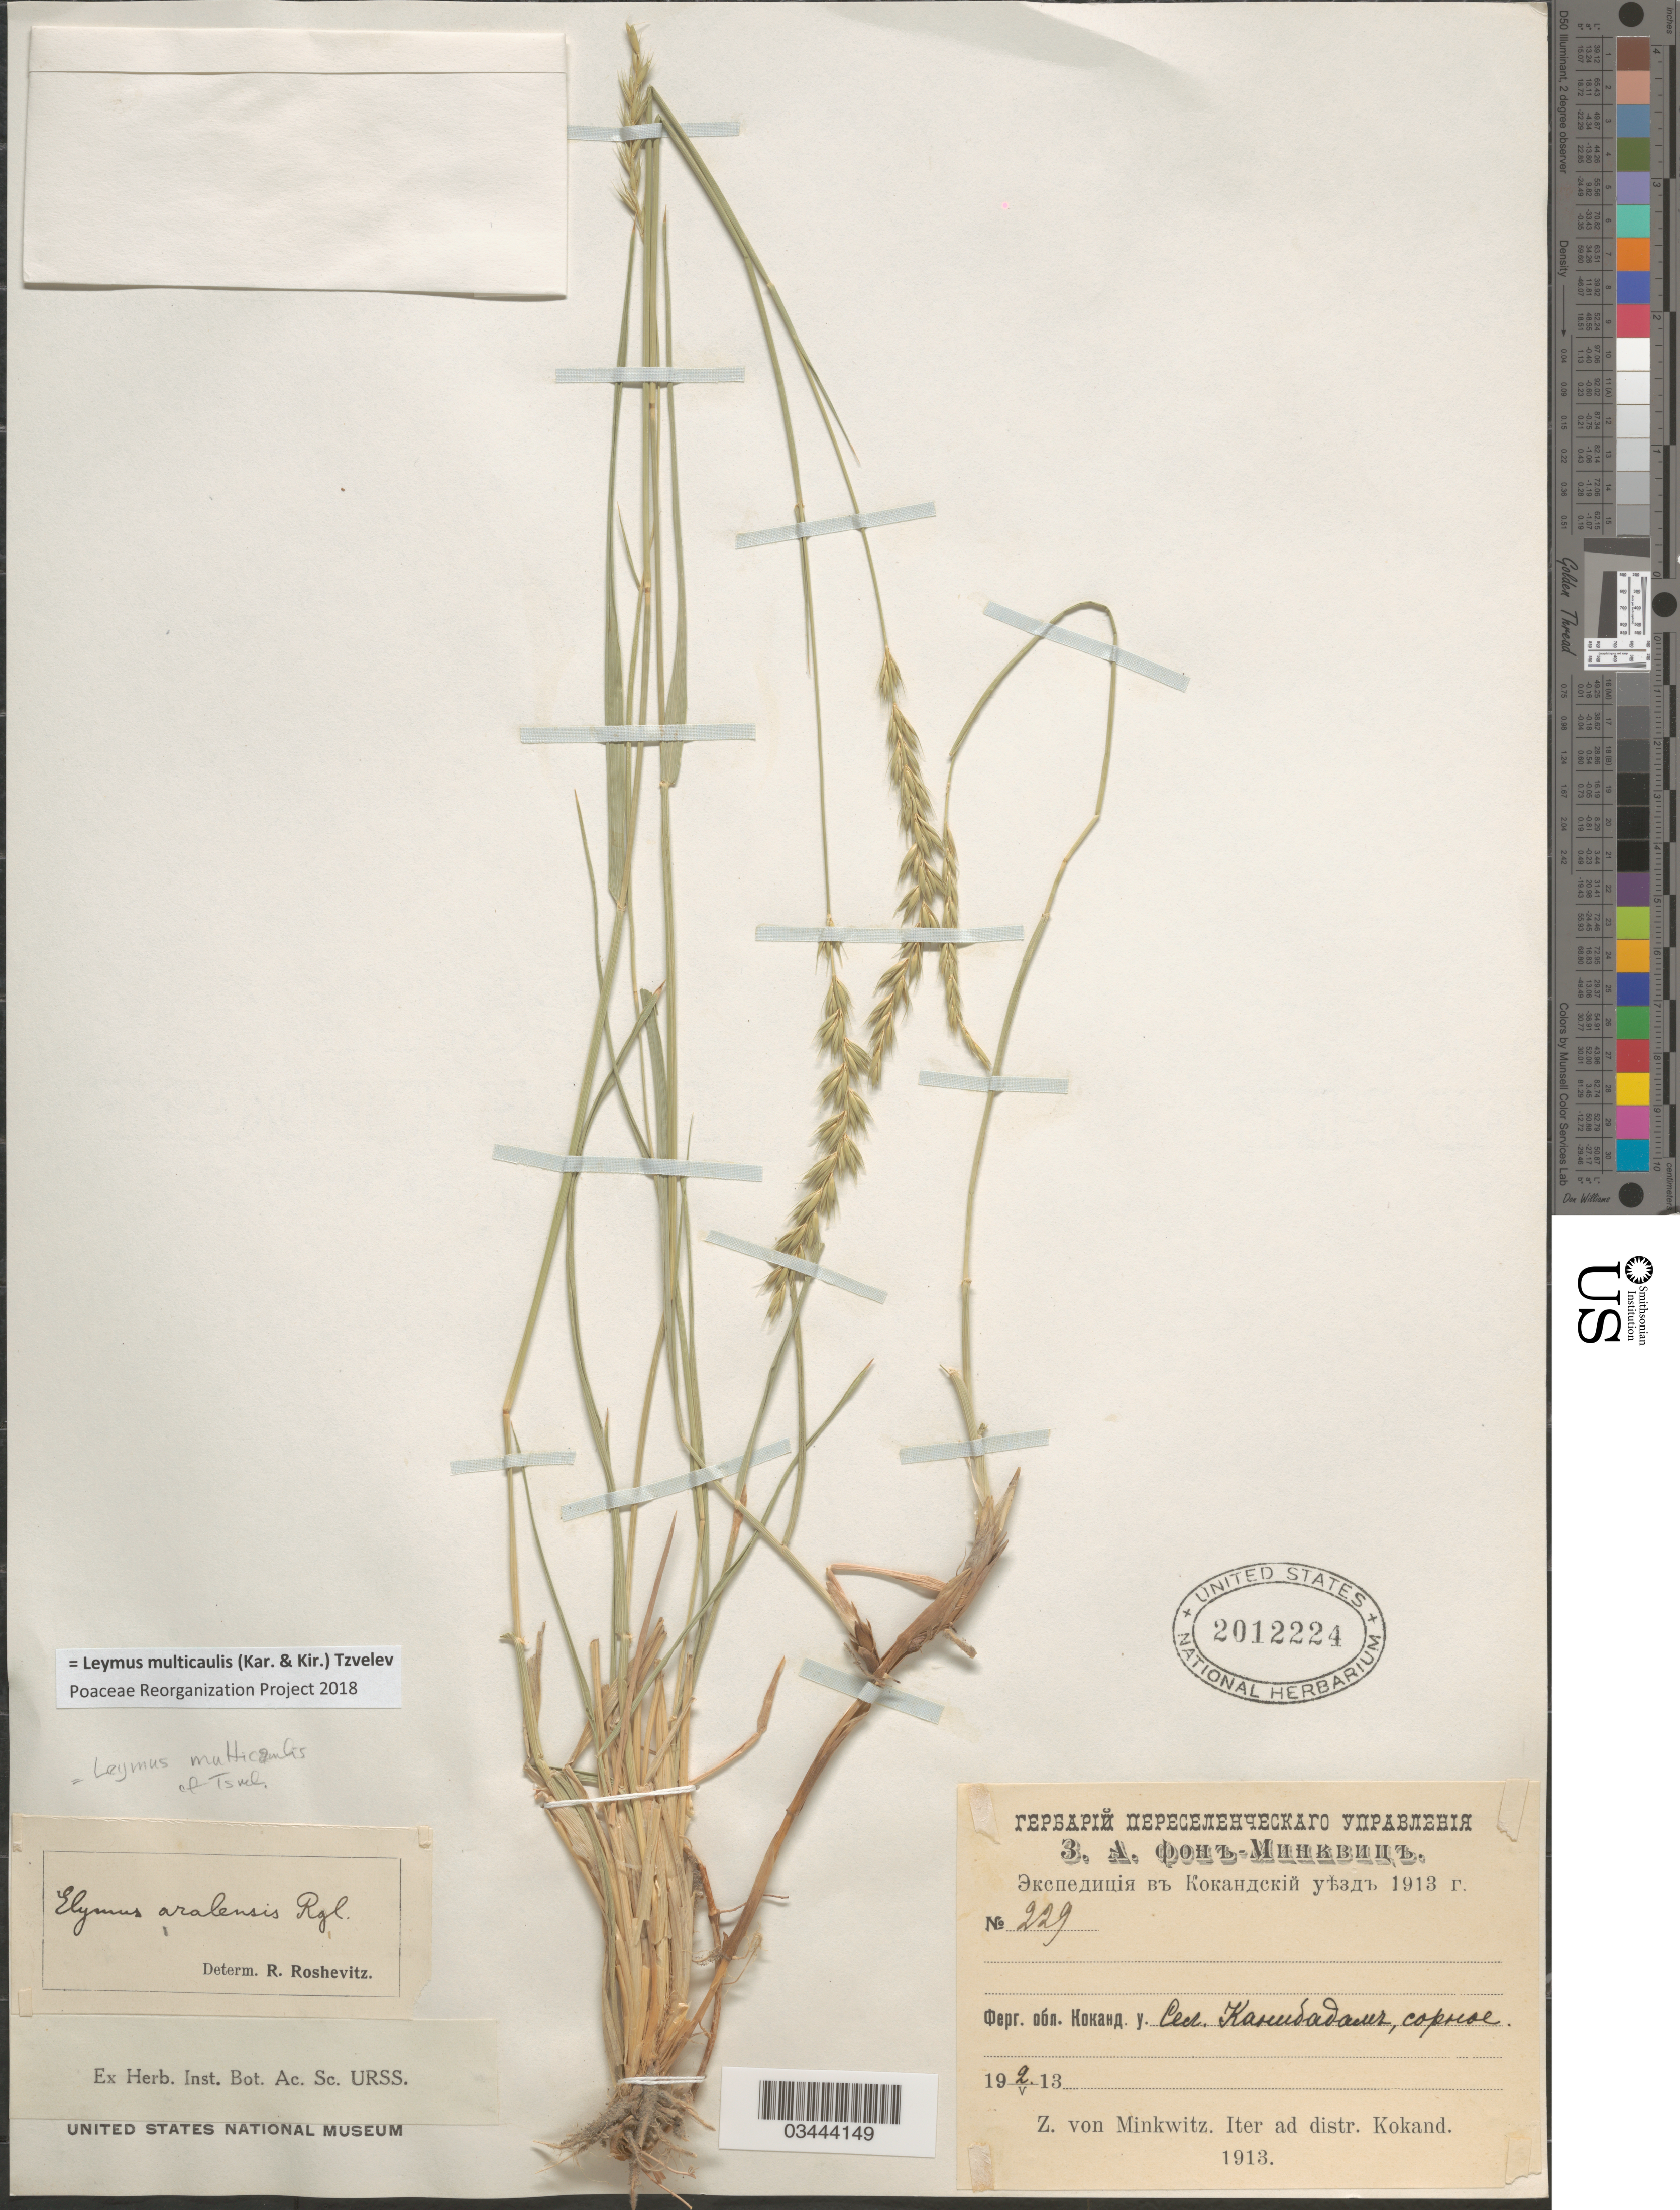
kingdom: Plantae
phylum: Tracheophyta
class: Liliopsida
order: Poales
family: Poaceae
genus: Leymus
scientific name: Leymus multicaulis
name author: (Kar. & Kir.) Tzvelev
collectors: Z. Minkwitz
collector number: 229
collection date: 1913-05-02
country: Tajikistan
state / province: Sughd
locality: Village Konibodom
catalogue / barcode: US 2012224